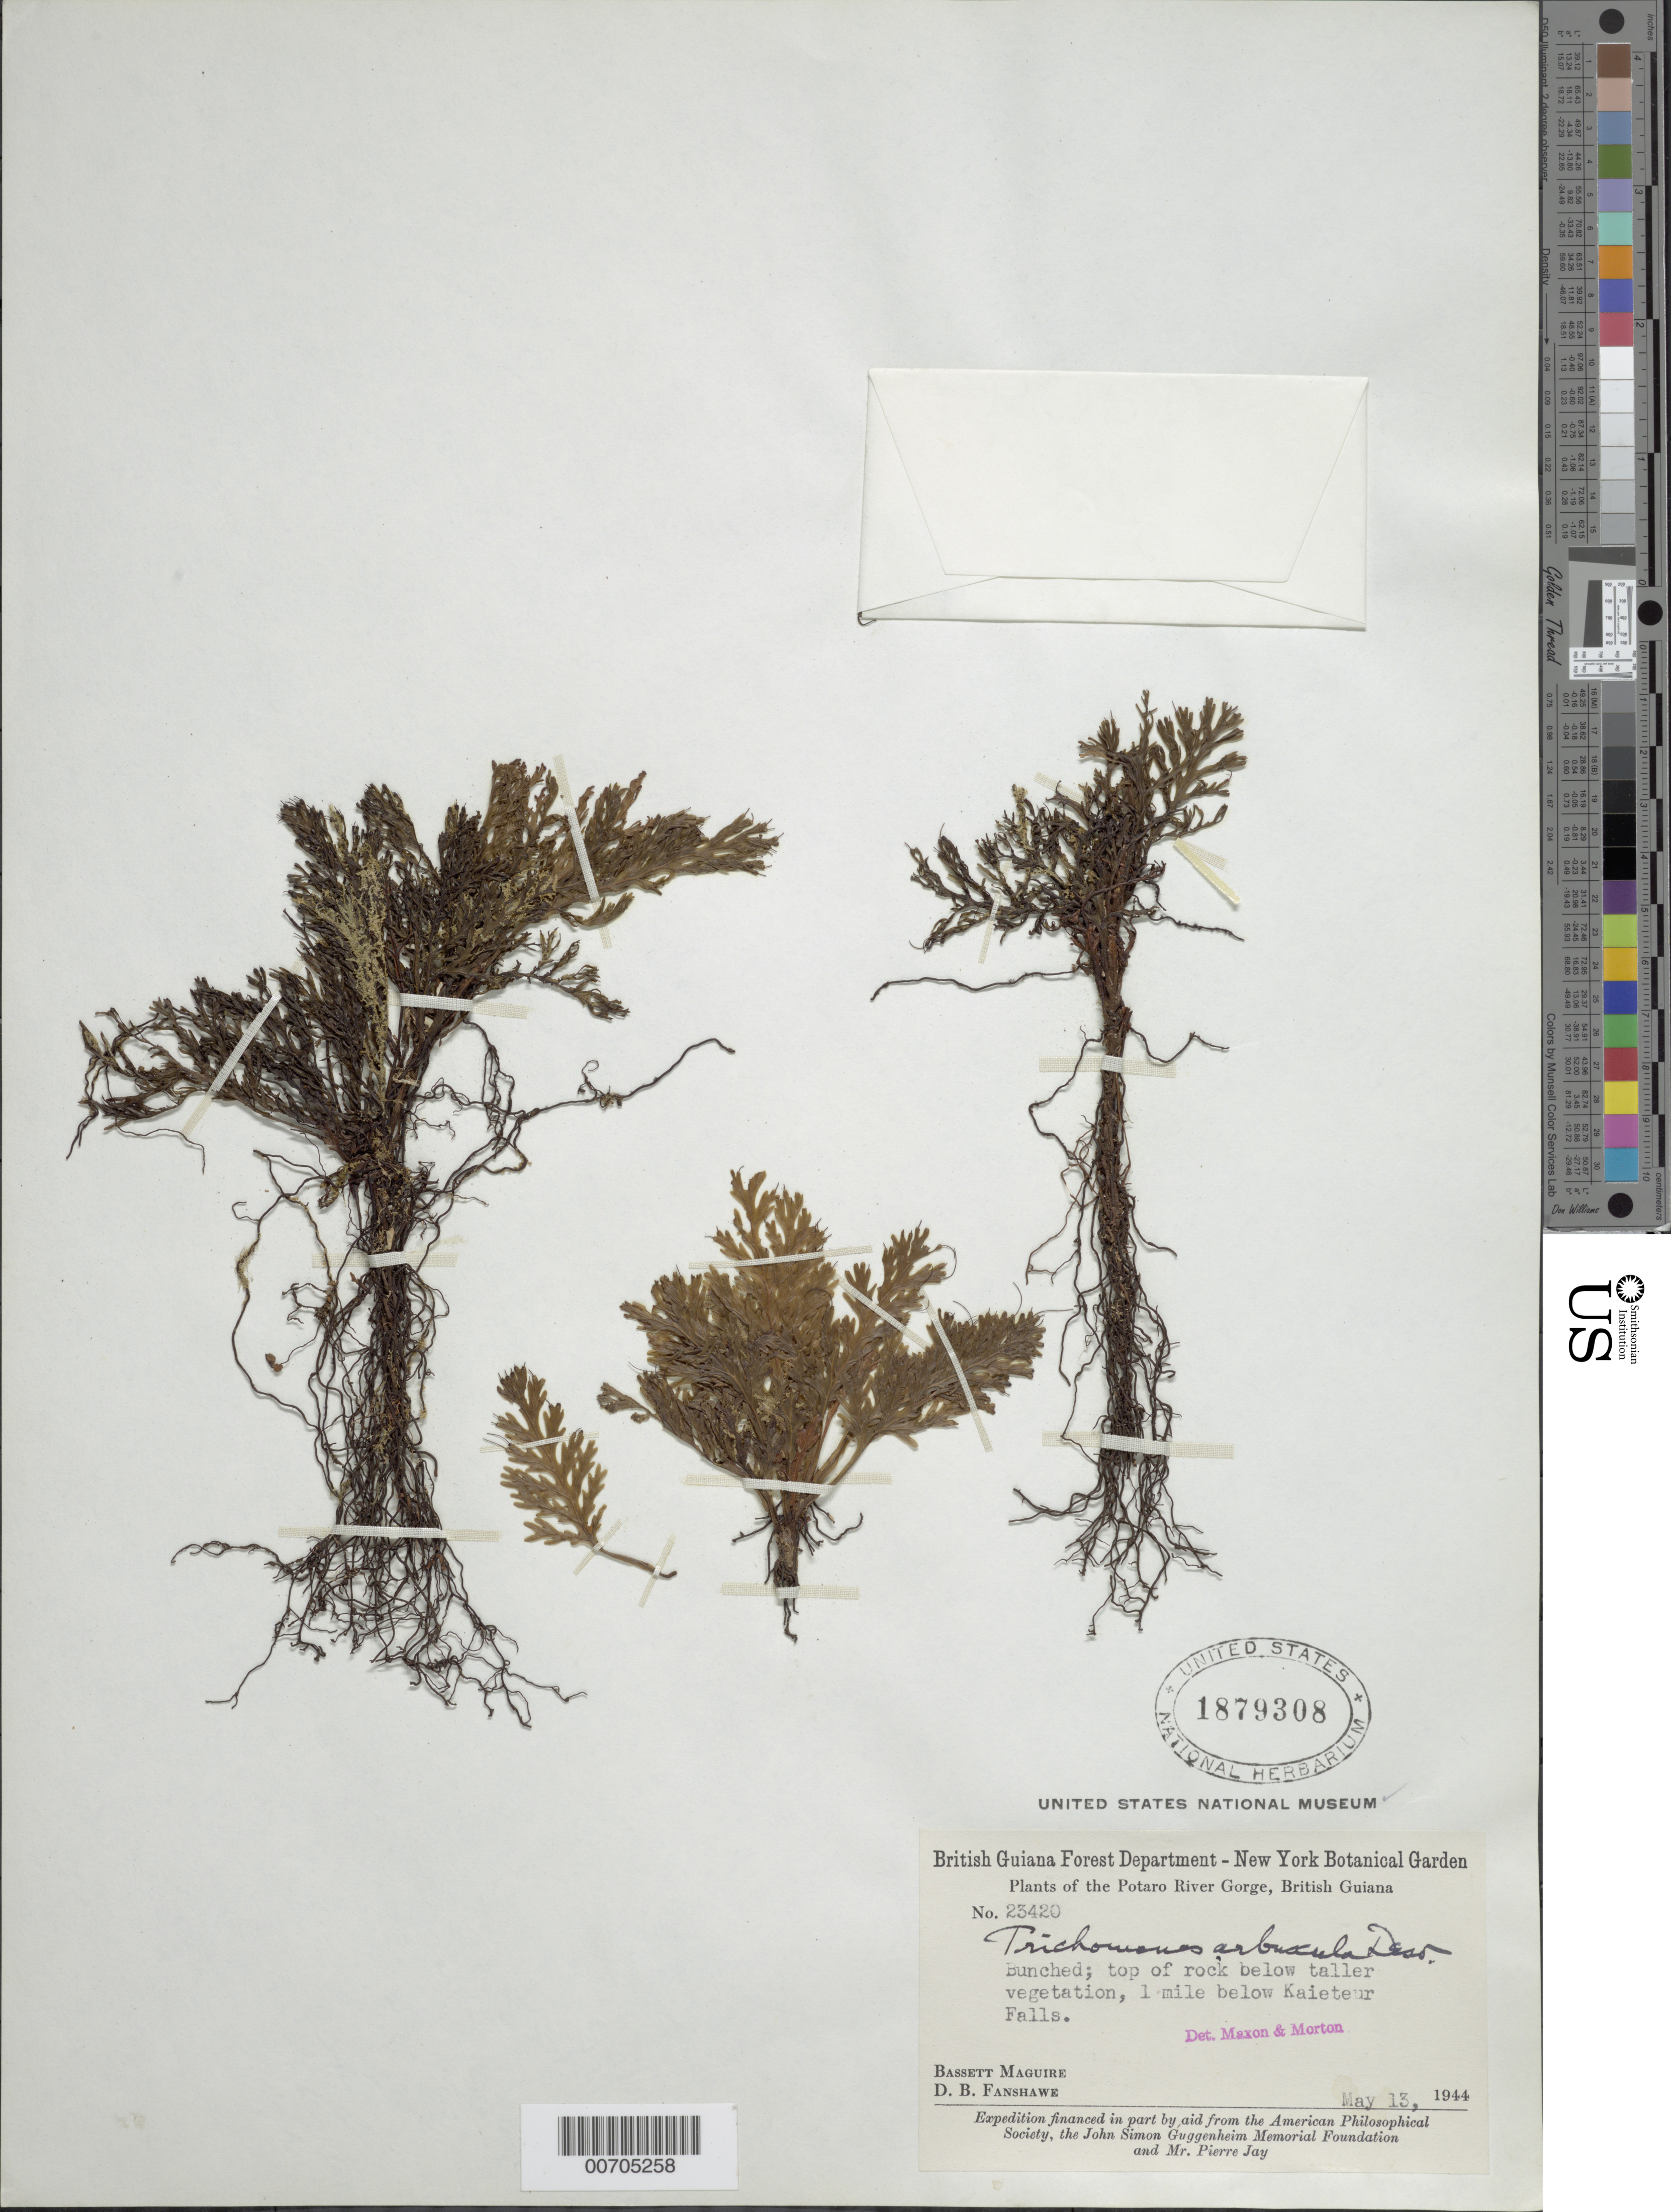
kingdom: Plantae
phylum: Tracheophyta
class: Polypodiopsida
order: Hymenophyllales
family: Hymenophyllaceae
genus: Trichomanes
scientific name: Trichomanes arbuscula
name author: Desv.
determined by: Maxon, W. R.; Morton, C. V.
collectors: B. Maguire & D. B. Fanshawe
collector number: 23420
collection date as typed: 13-May-44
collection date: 1944-05-13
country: Guyana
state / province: Potaro-Siparuni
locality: Potaro River Gorge, 1 mile below Kaieteur Falls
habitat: Top of rock below taller vegetation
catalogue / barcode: US 1879308